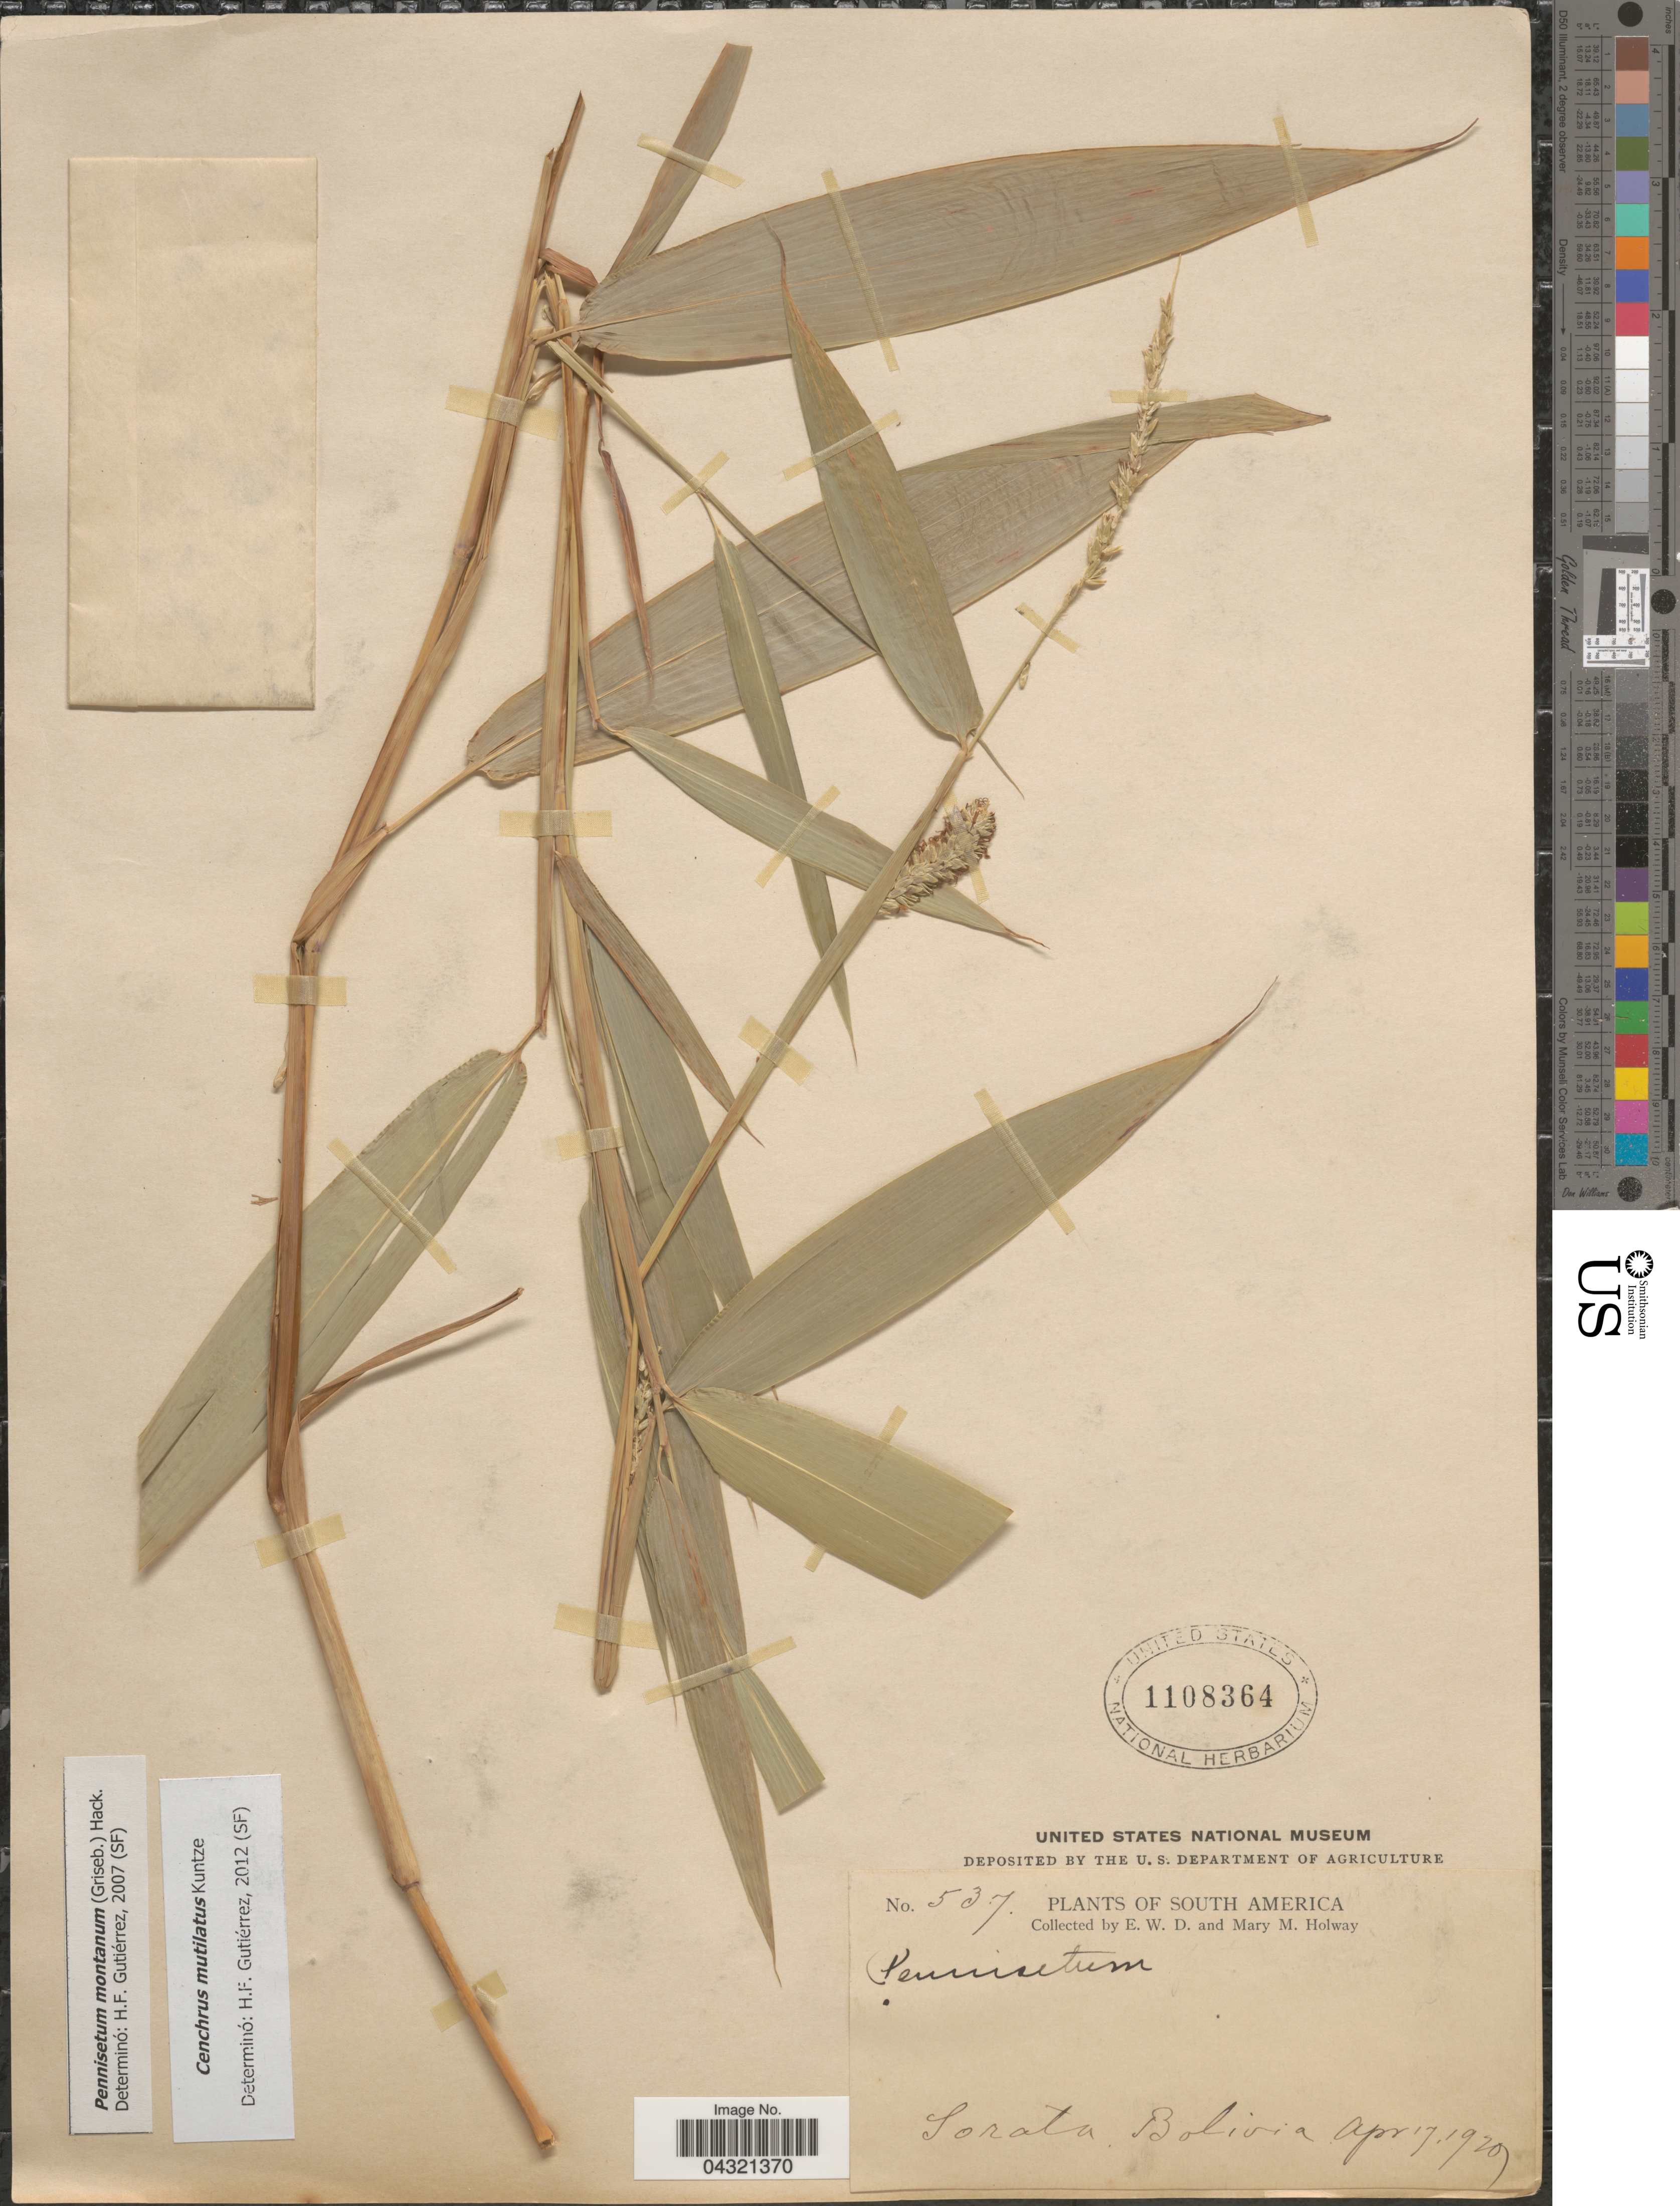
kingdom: Plantae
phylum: Tracheophyta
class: Liliopsida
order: Poales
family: Poaceae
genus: Cenchrus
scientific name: Cenchrus mutilatus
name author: Kuntze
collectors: E. W. D. Holway & M. M. Holway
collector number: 537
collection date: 1920-04-17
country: Bolivia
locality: Sorata.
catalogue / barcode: US 1108364